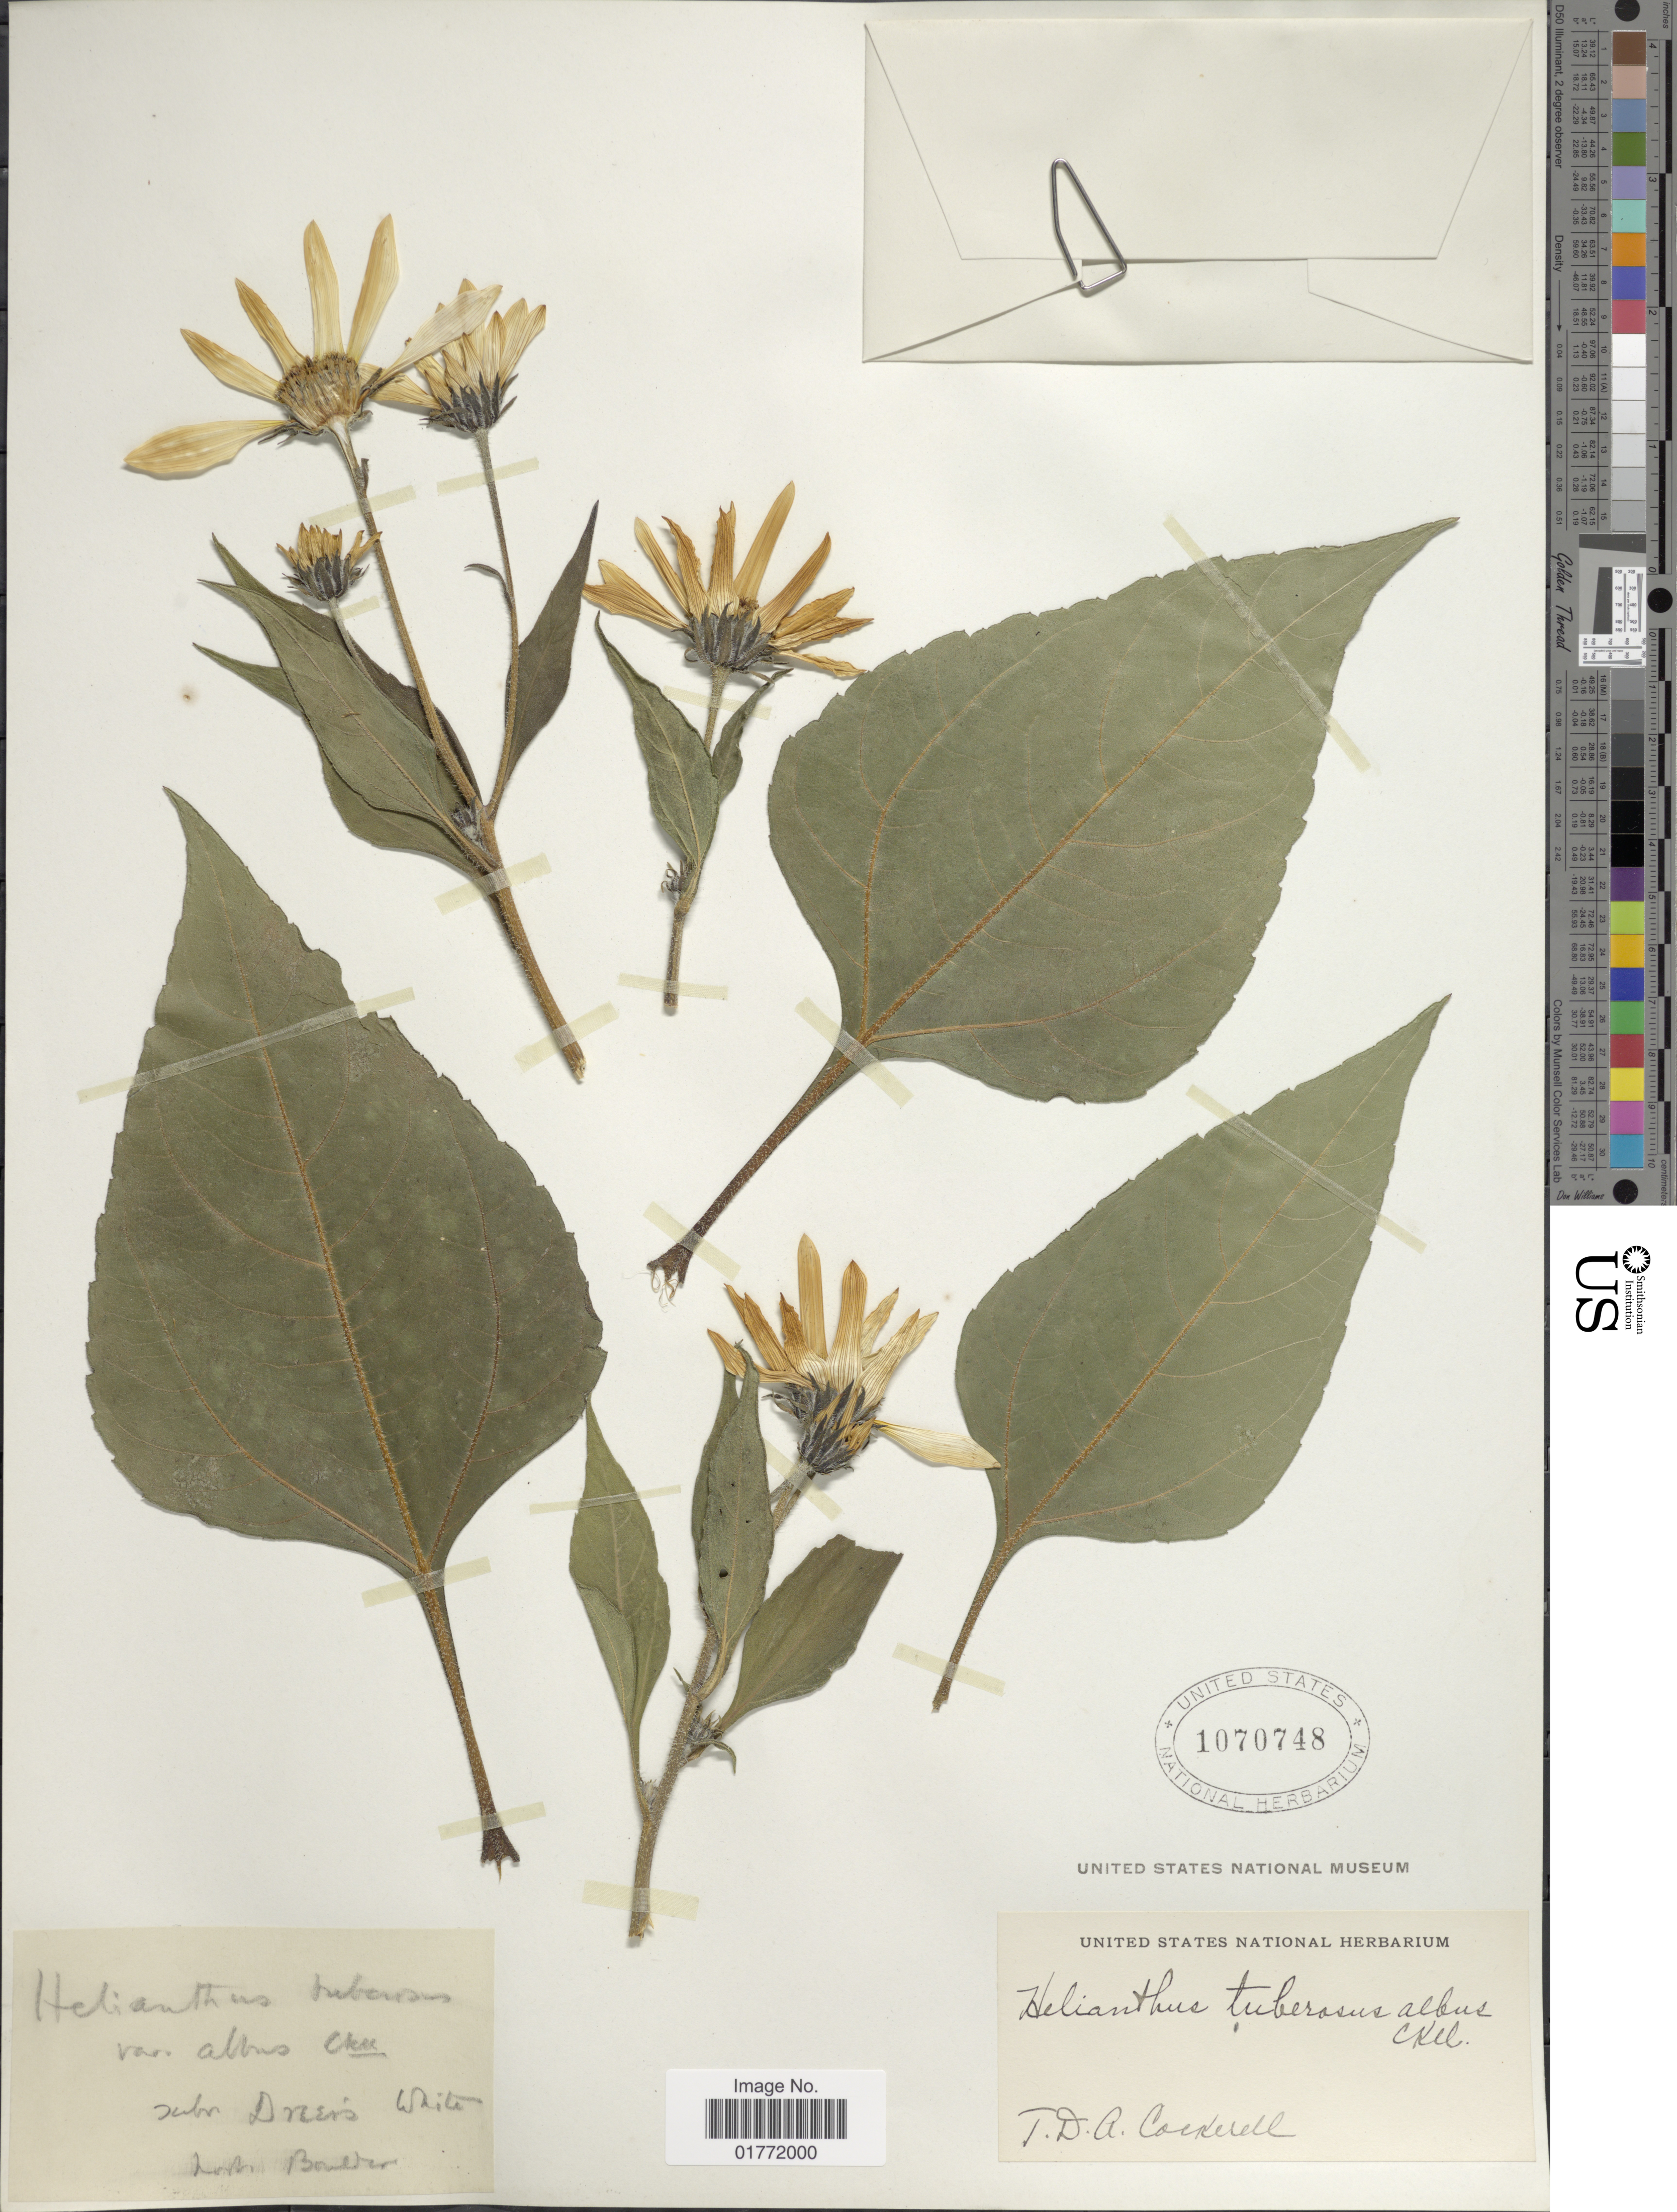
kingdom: Plantae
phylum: Tracheophyta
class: Magnoliopsida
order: Asterales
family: Asteraceae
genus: Helianthus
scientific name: Helianthus tuberosus var. albus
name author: Cockerell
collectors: T. Cockerell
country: United States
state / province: Colorado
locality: Hort Boulder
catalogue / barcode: US 1070748